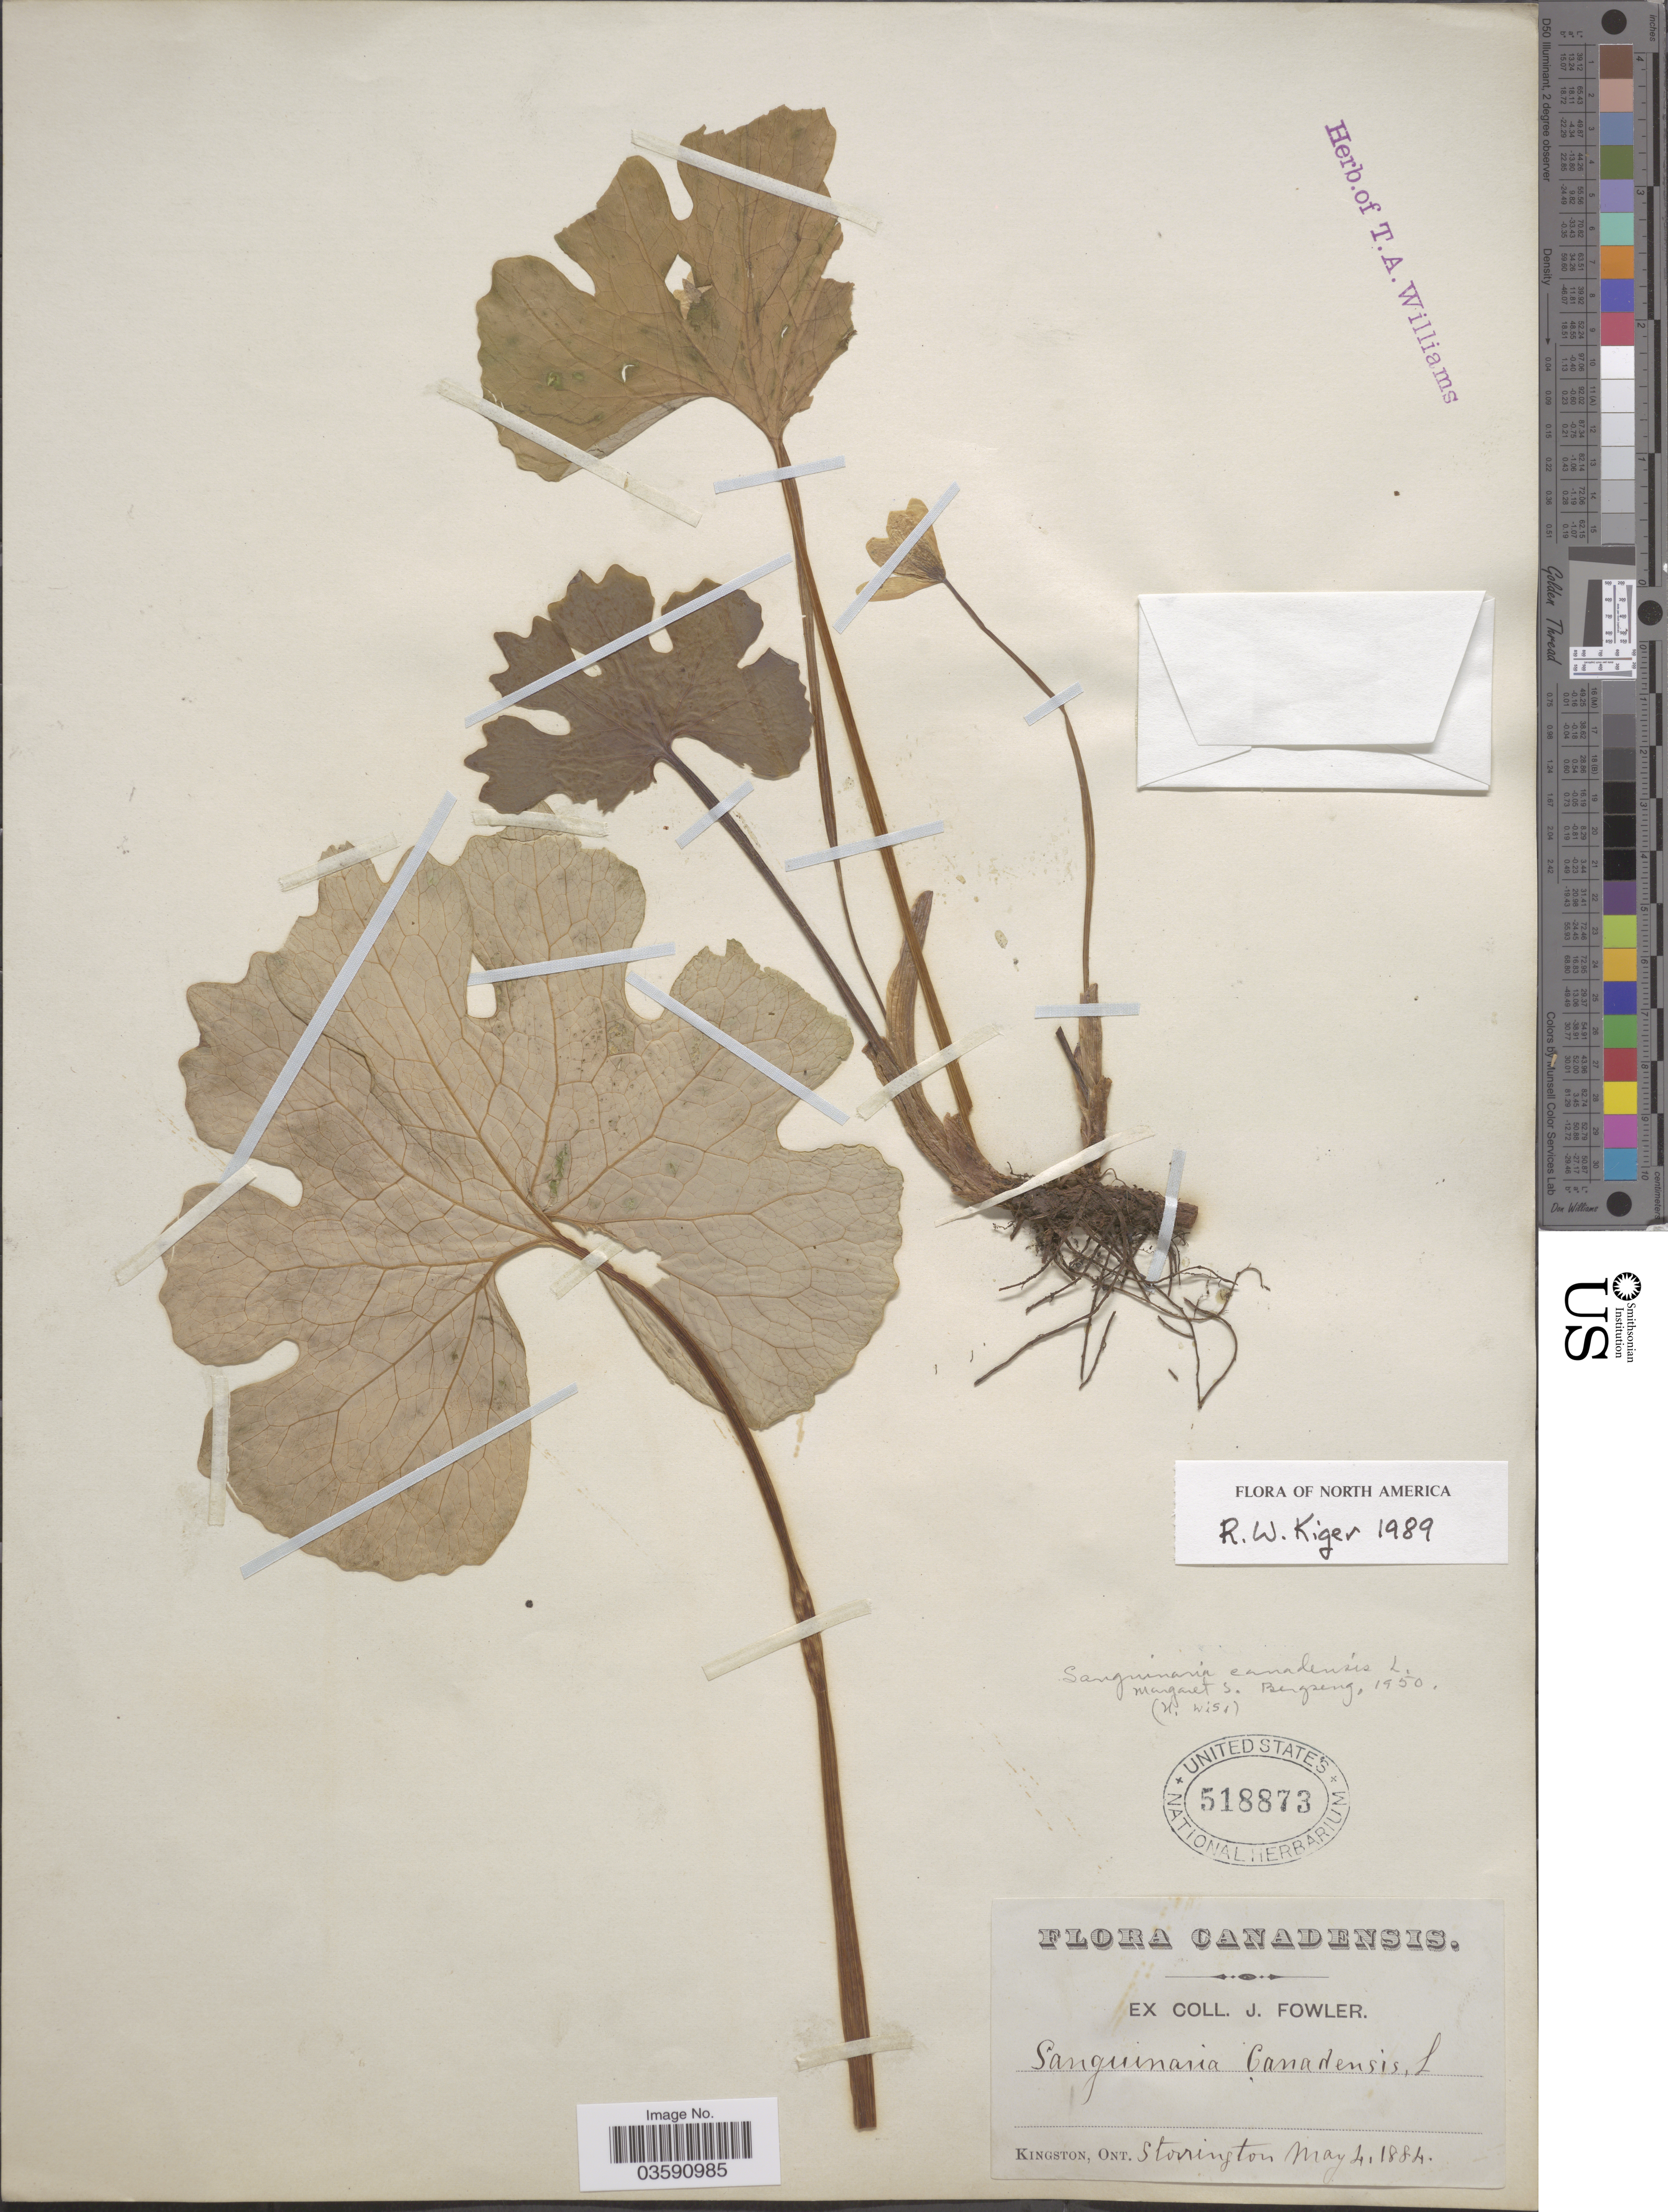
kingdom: Plantae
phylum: Tracheophyta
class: Magnoliopsida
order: Ranunculales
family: Papaveraceae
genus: Sanguinaria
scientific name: Sanguinaria canadensis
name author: L.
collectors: J. Fowler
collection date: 1884-05-04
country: Canada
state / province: Ontario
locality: Storrington.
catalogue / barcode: US 518873